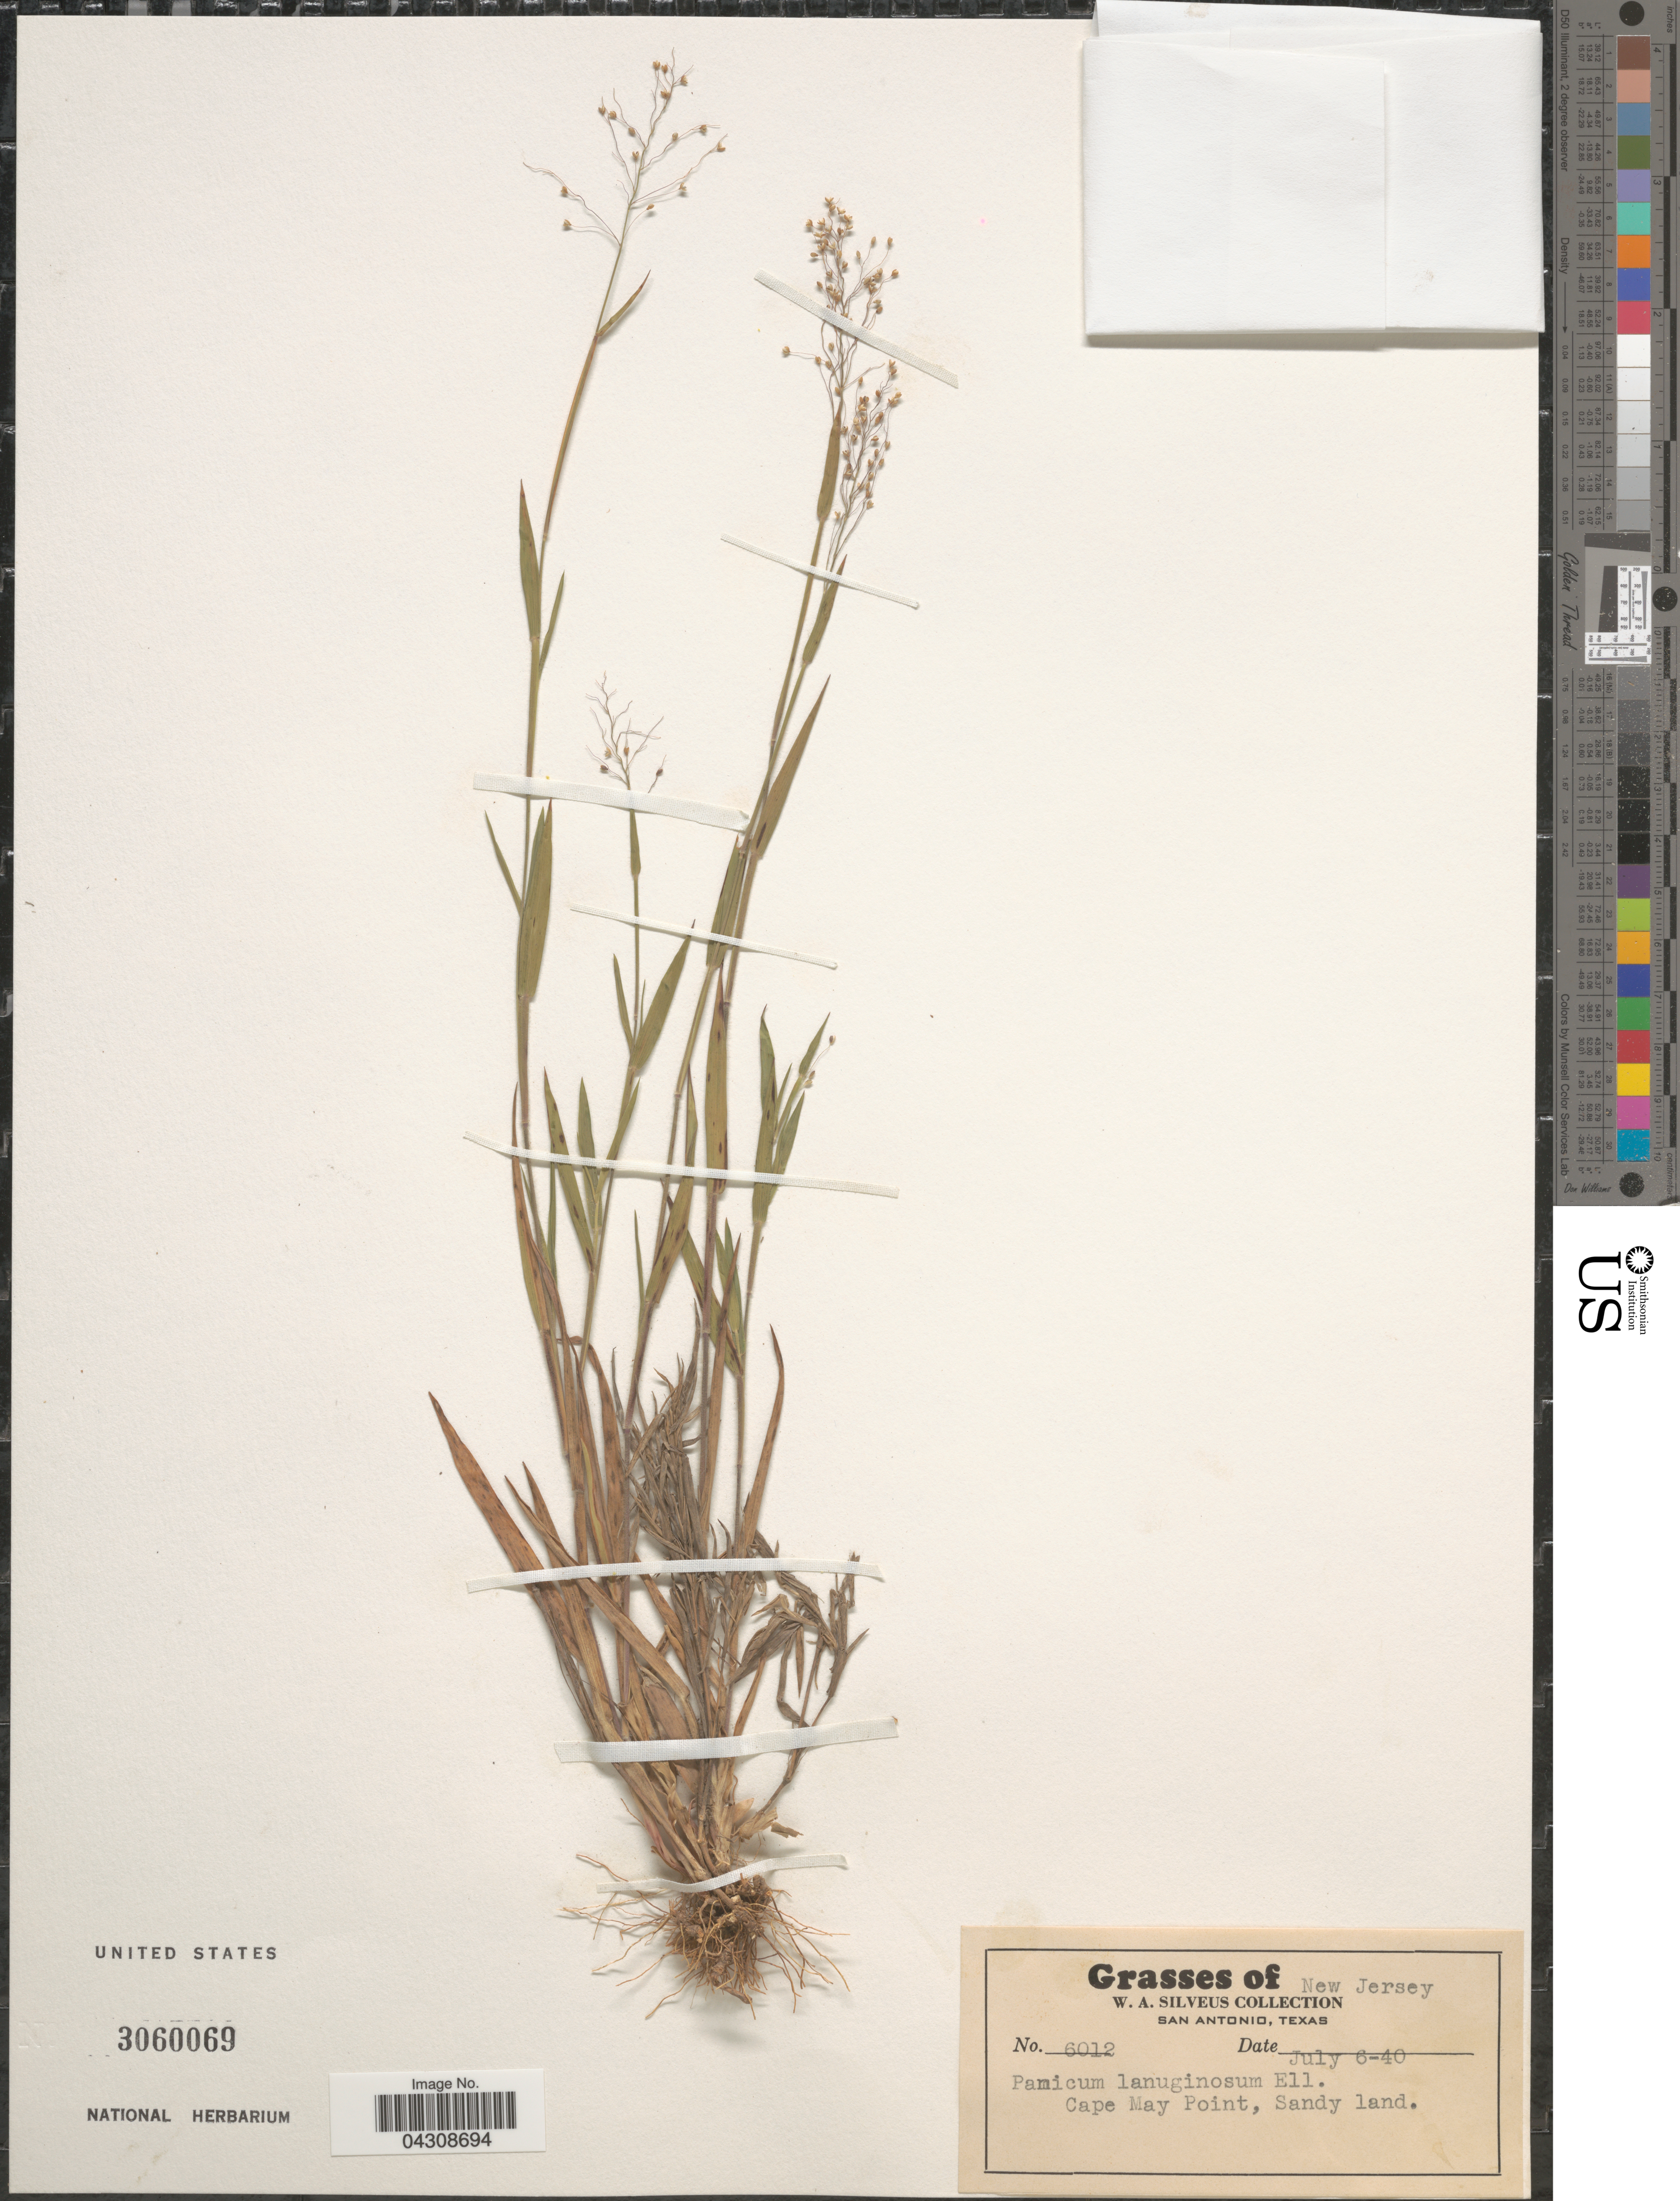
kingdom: Plantae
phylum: Tracheophyta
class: Liliopsida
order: Poales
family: Poaceae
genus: Dichanthelium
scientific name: Dichanthelium acuminatum var. acuminatum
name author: (Sw.) Gould & C.A. Clark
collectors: W. Silveus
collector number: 6012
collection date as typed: Transcribed d/m/y: 6/7/40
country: United States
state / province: New Jersey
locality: Cape May Point, Sandy land.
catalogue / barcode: US 3060069